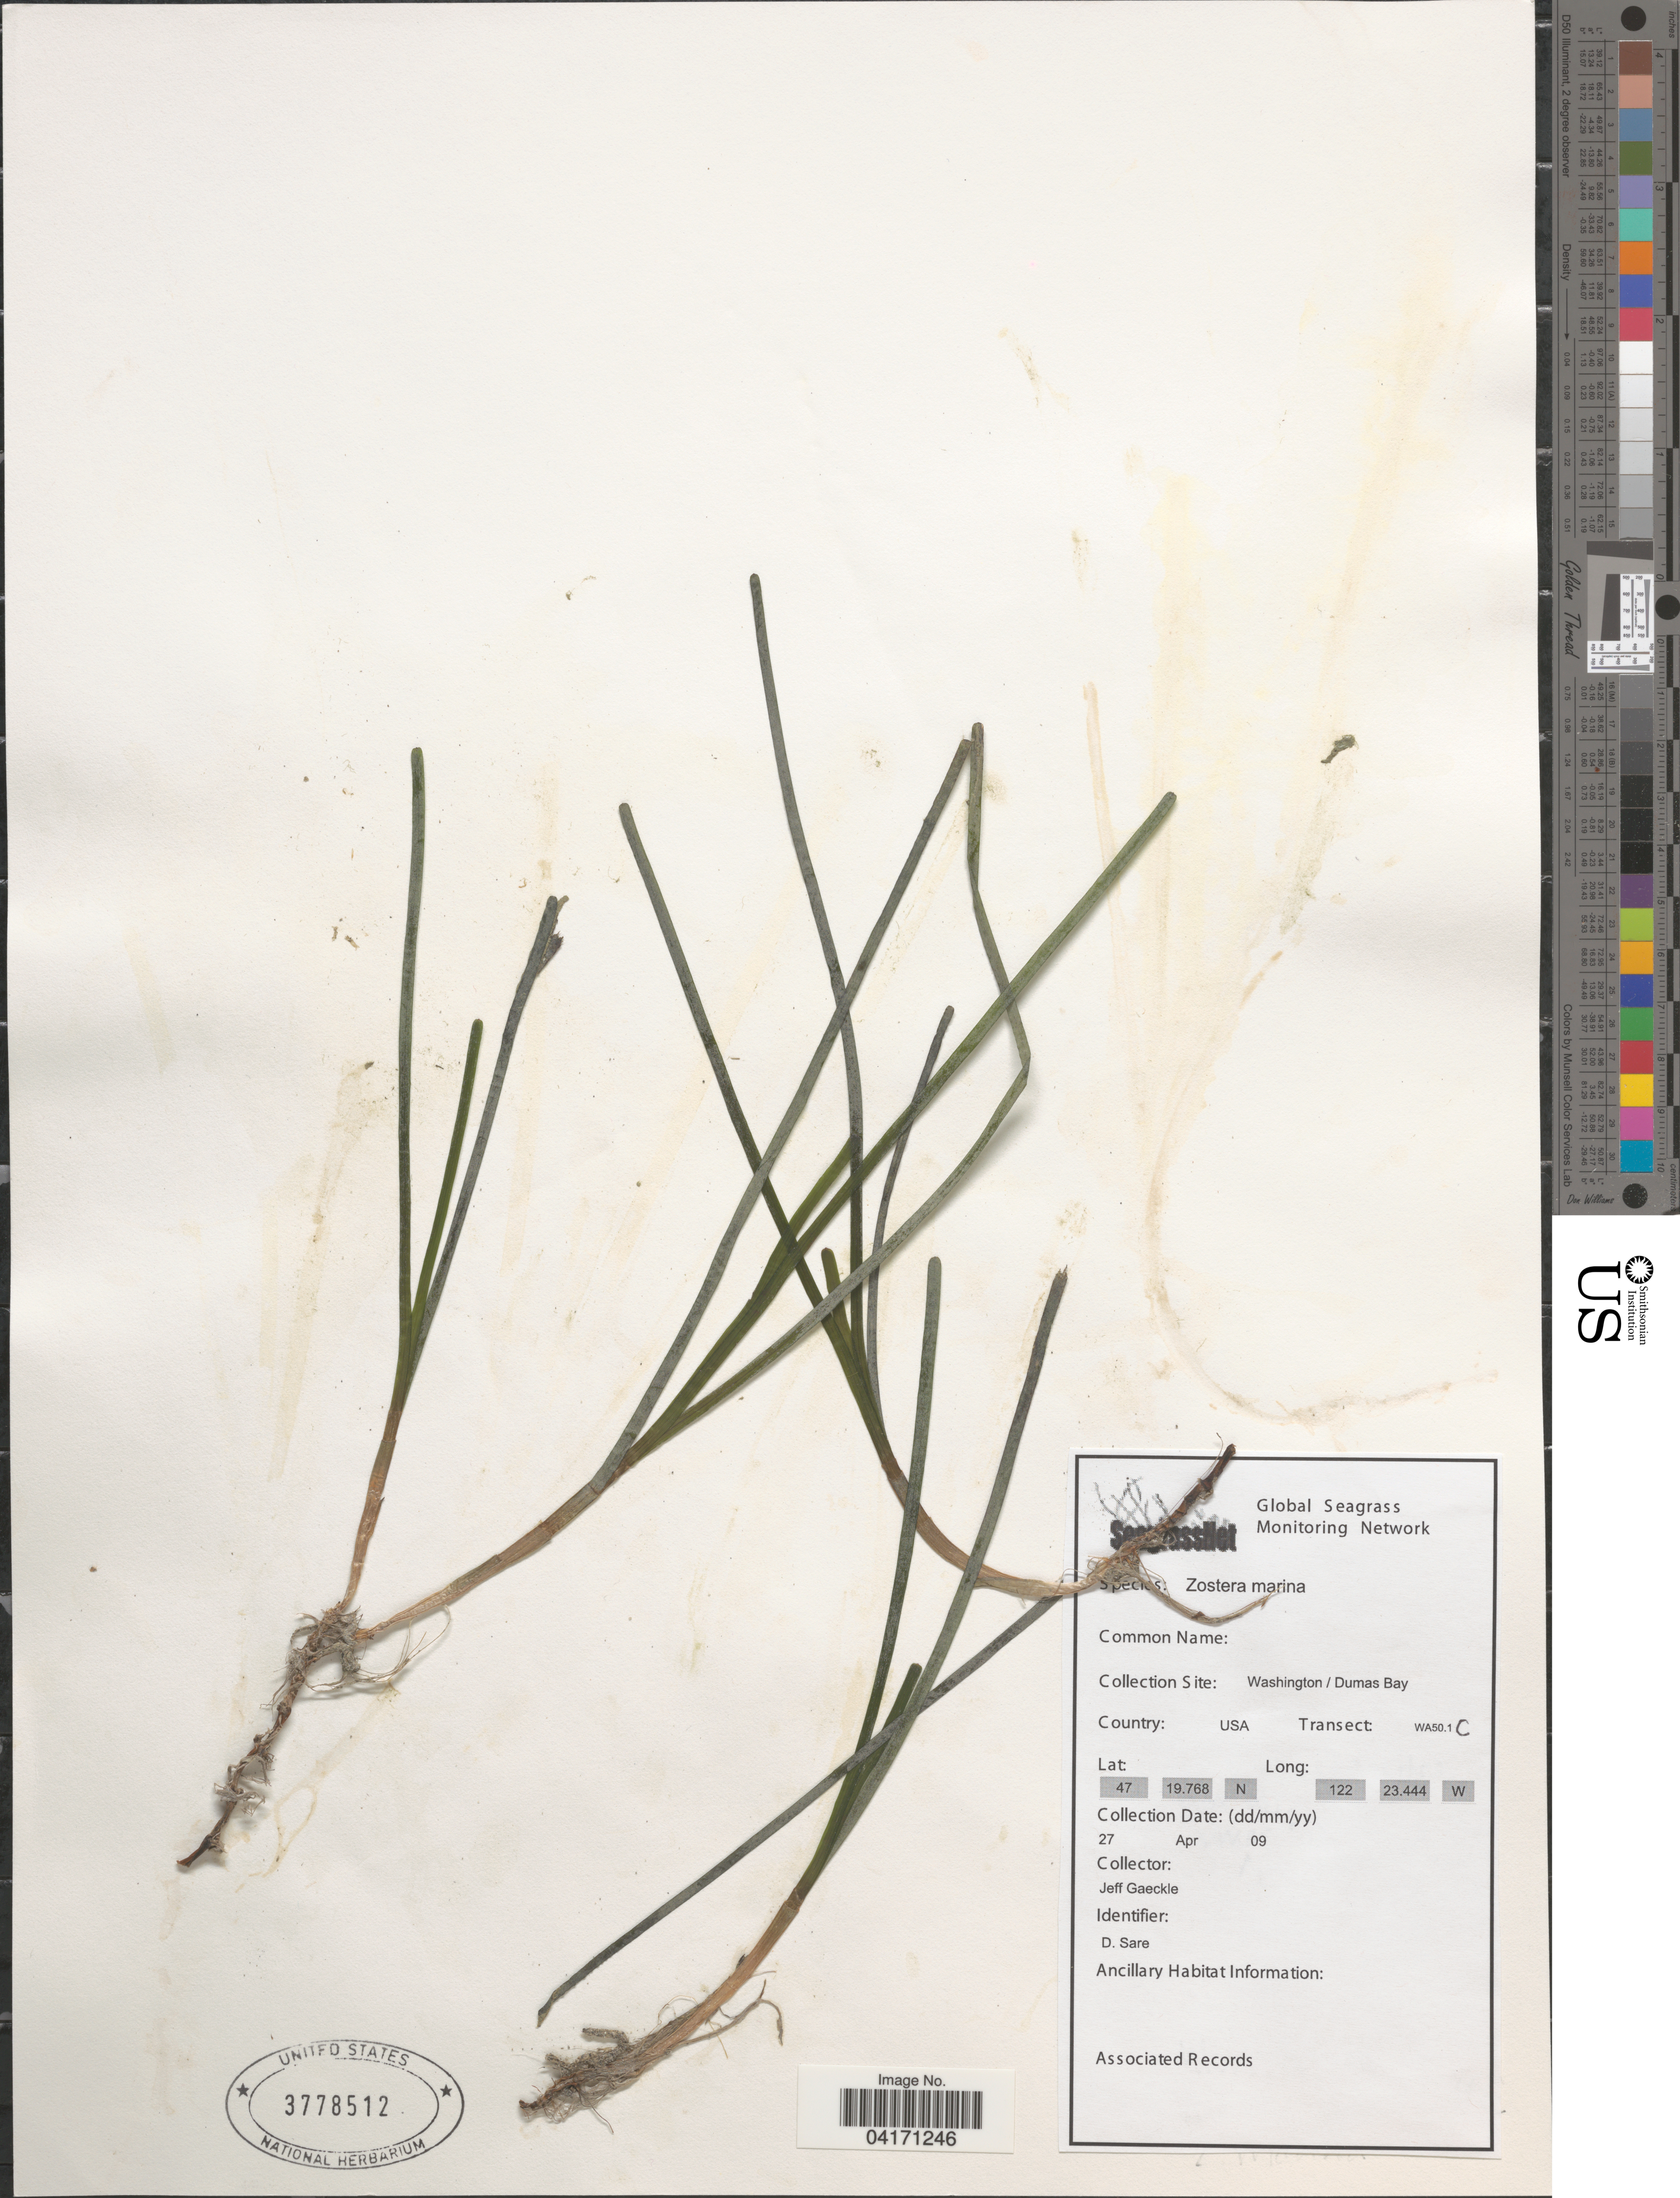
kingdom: Plantae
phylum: Tracheophyta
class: Liliopsida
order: Alismatales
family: Zosteraceae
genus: Zostera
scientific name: Zostera marina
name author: L.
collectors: J. Gaeckle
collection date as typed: Transcribed d/m/y: 27/4/9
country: United States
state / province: Washington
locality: Dumas Bay. Transect: WA50.1 C.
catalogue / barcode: US 3778512